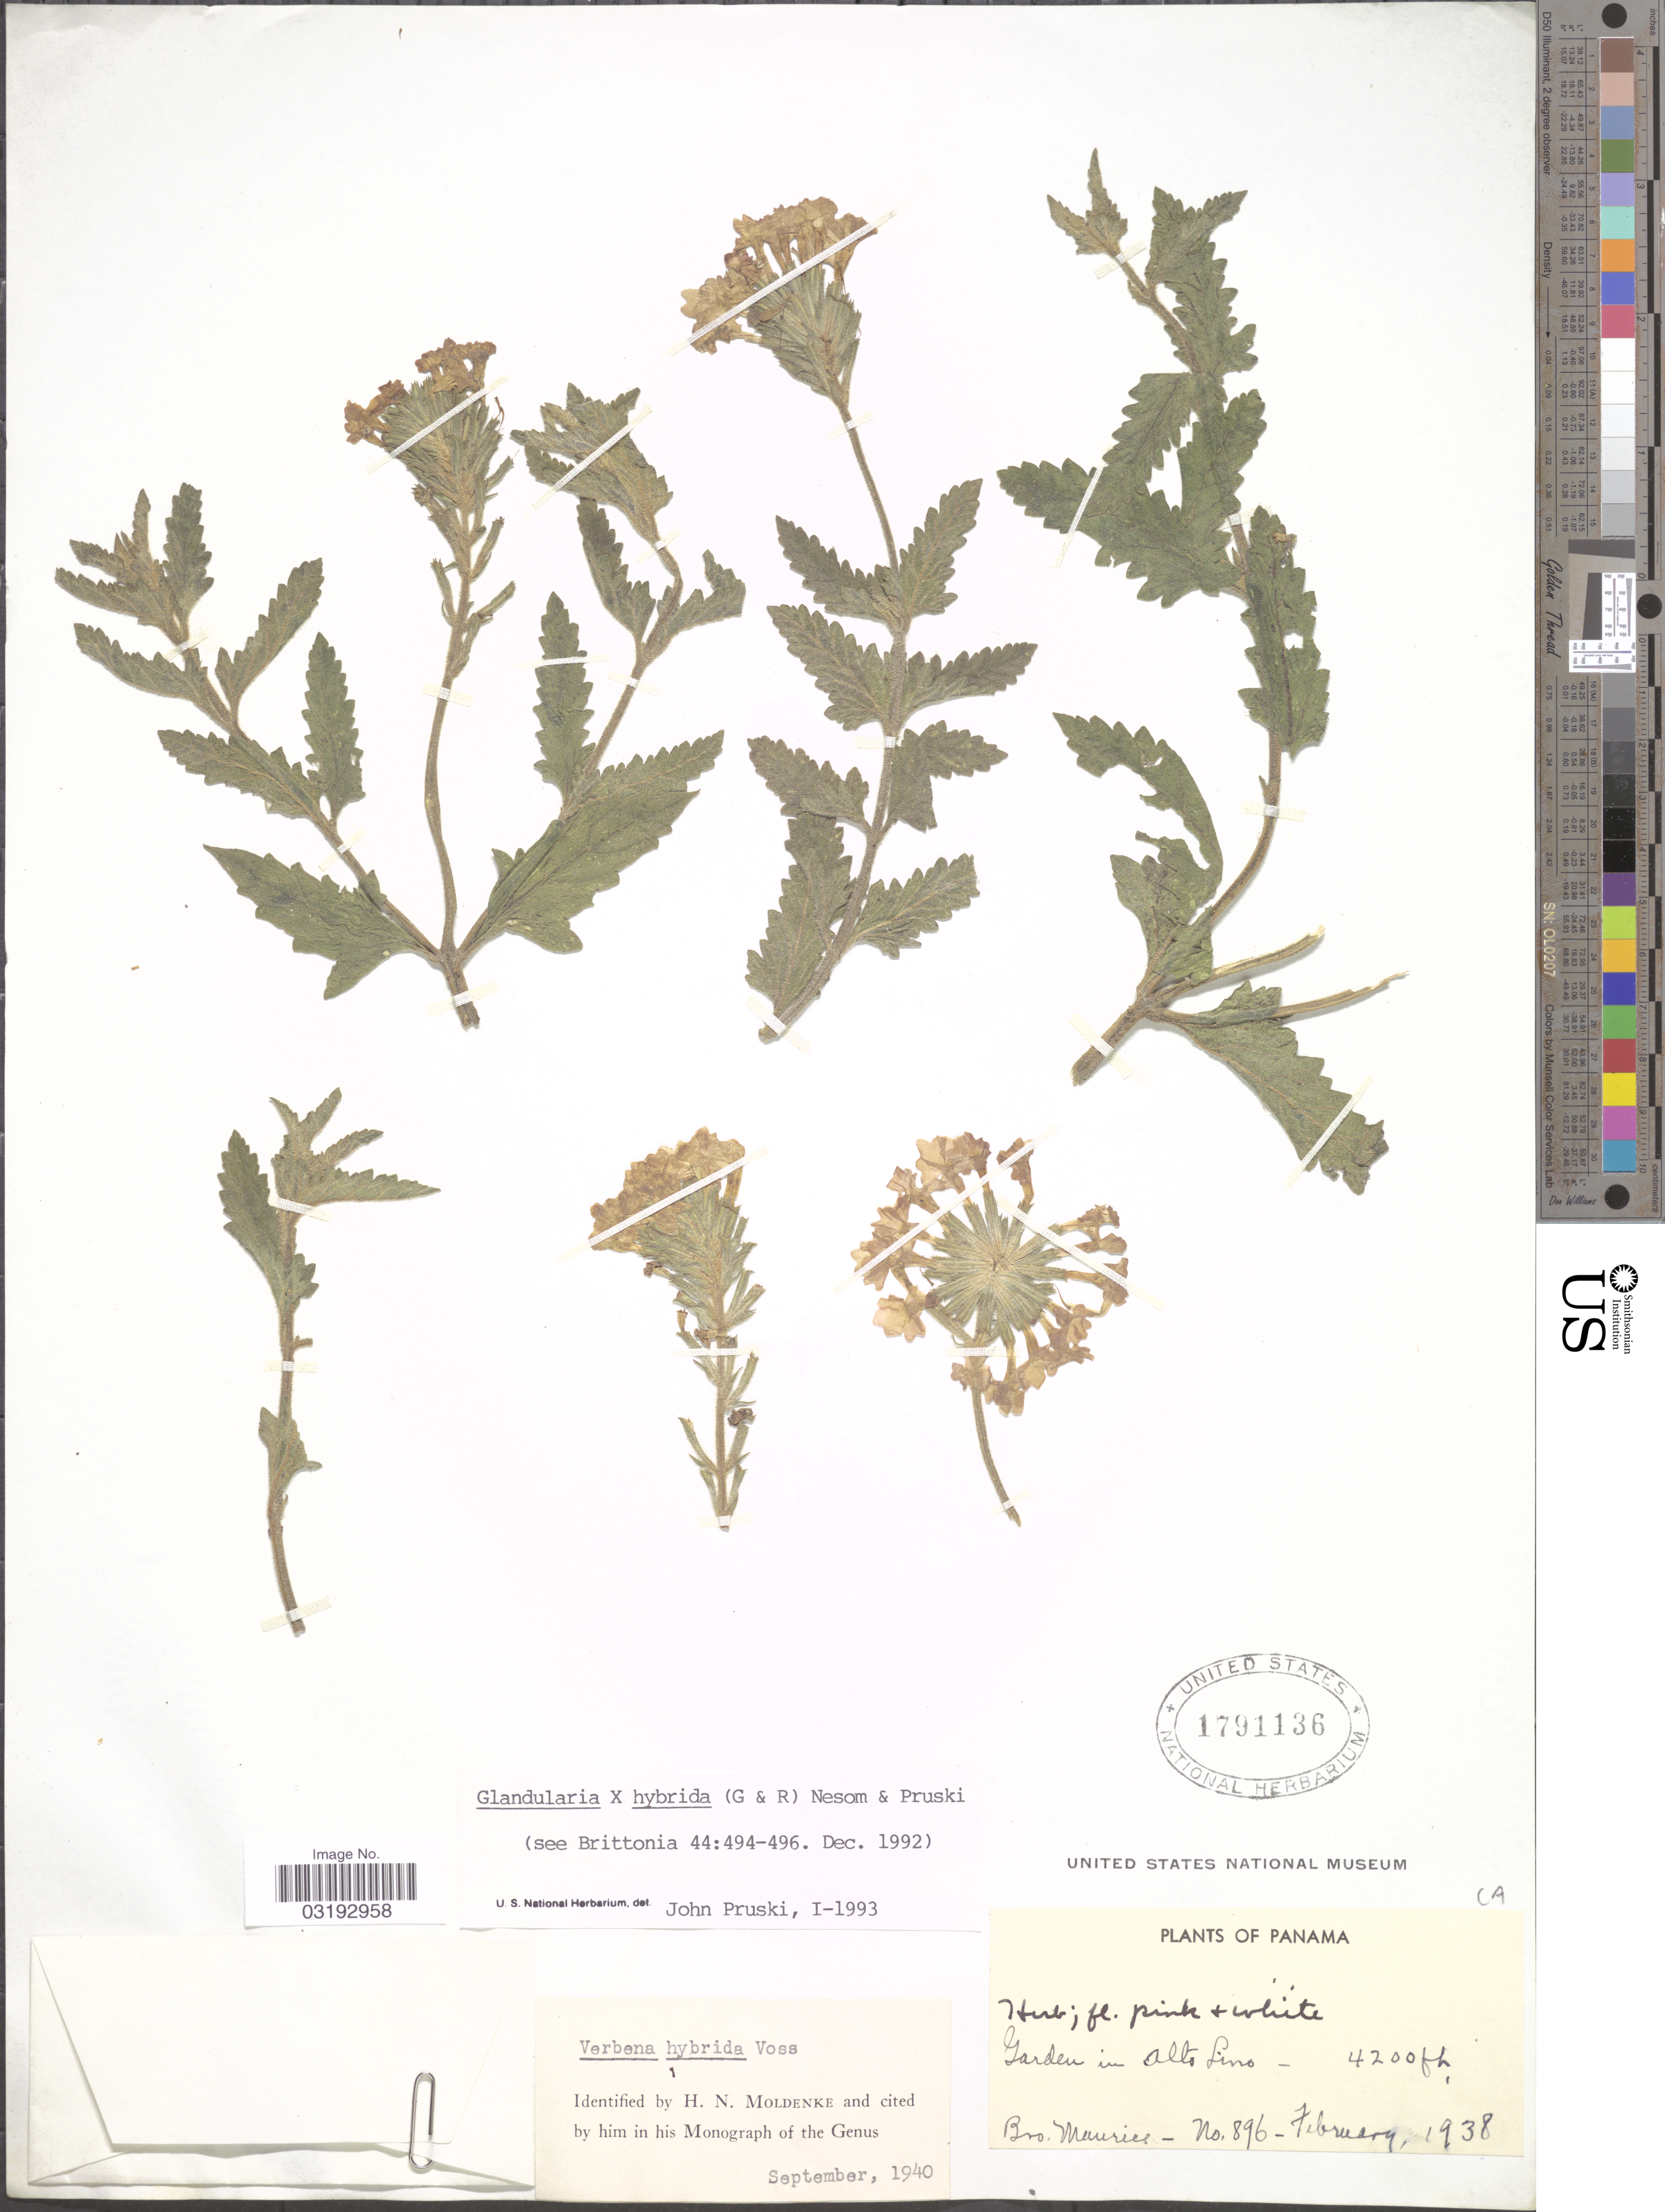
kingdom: Plantae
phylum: Tracheophyta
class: Magnoliopsida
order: Lamiales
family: Verbenaceae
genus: Verbena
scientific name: Verbena hybrida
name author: Groenland & Rümpler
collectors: B. Maurice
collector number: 896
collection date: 1938-02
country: Panama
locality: Garden in Alto Lino.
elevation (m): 1280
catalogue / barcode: US 1791136